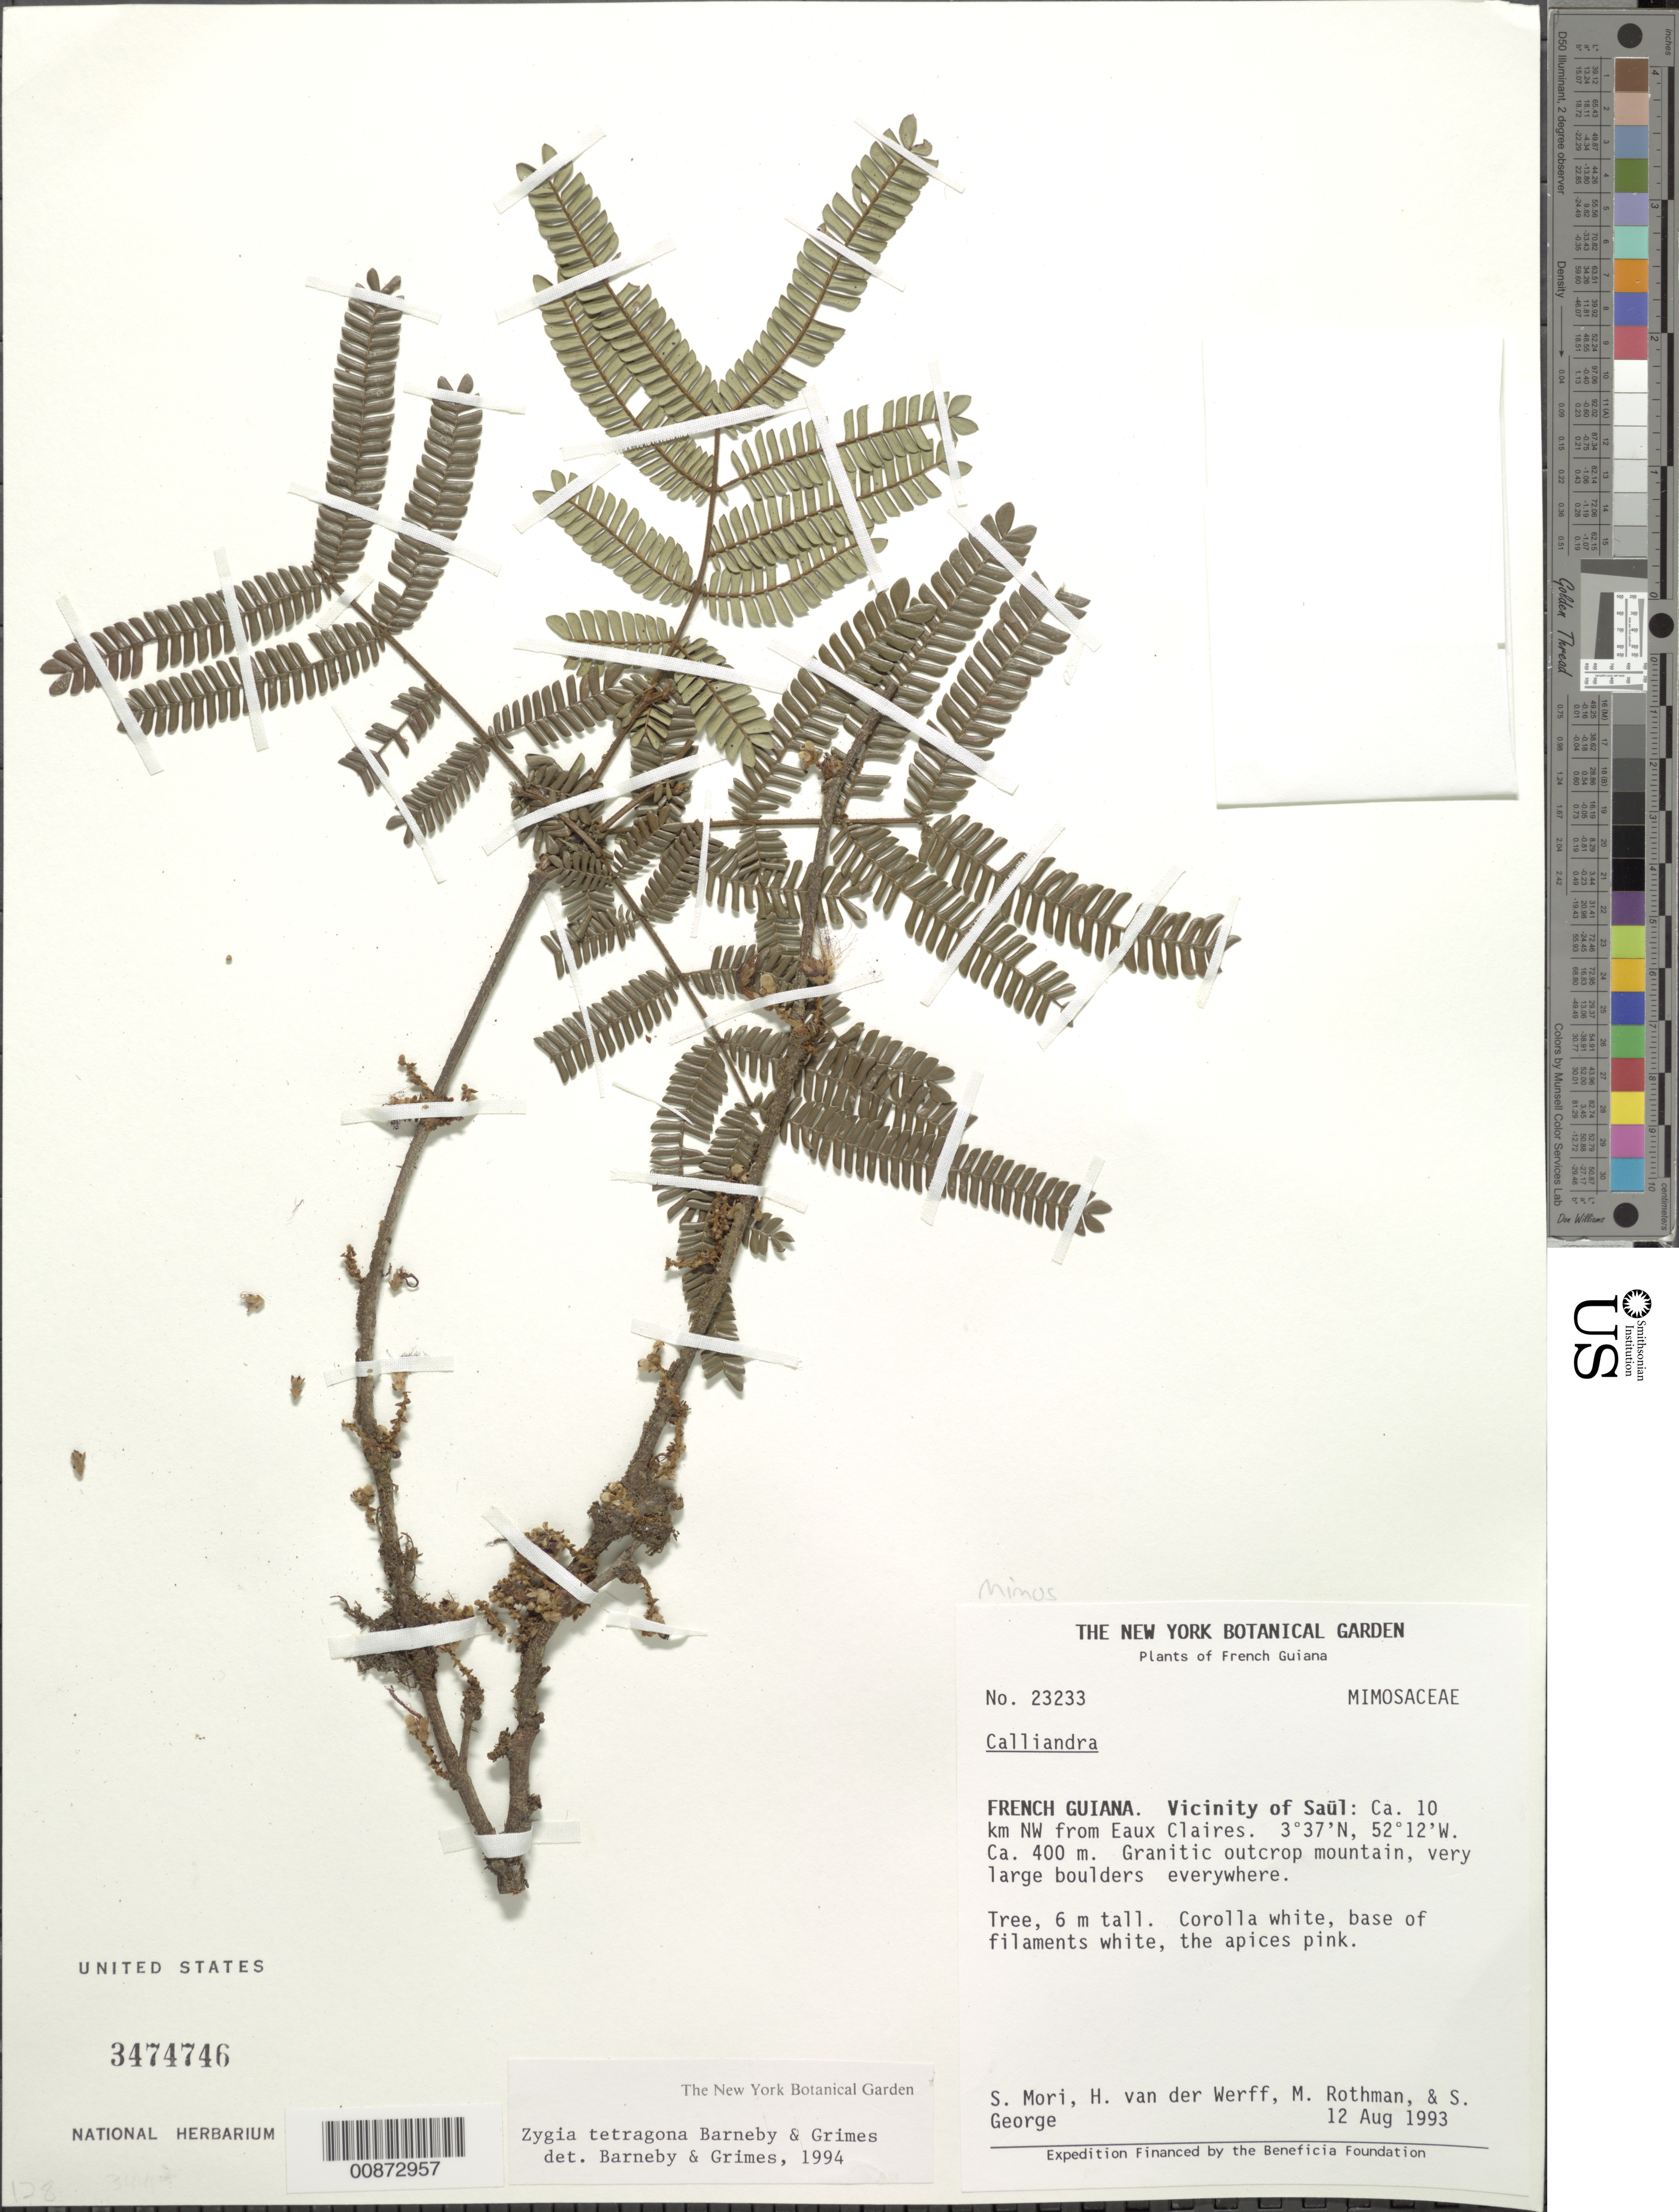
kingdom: Plantae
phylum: Tracheophyta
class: Magnoliopsida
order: Fabales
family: Fabaceae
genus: Zygia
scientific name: Zygia tetragona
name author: Barneby & J.W. Grimes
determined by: Barneby, R. C.; Grimes, J. W.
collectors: S. Mori, H. van der Werff, M. Rothman & S. George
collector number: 23233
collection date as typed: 12-Aug-93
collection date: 1993-08-12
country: French Guiana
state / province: Saint-Laurent-du-Maroni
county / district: Saül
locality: Saül and vic., ca. 10 km NW from Eaux Claires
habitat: Granitic outcrop mountain, very large boulders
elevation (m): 400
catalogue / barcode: US 3474746